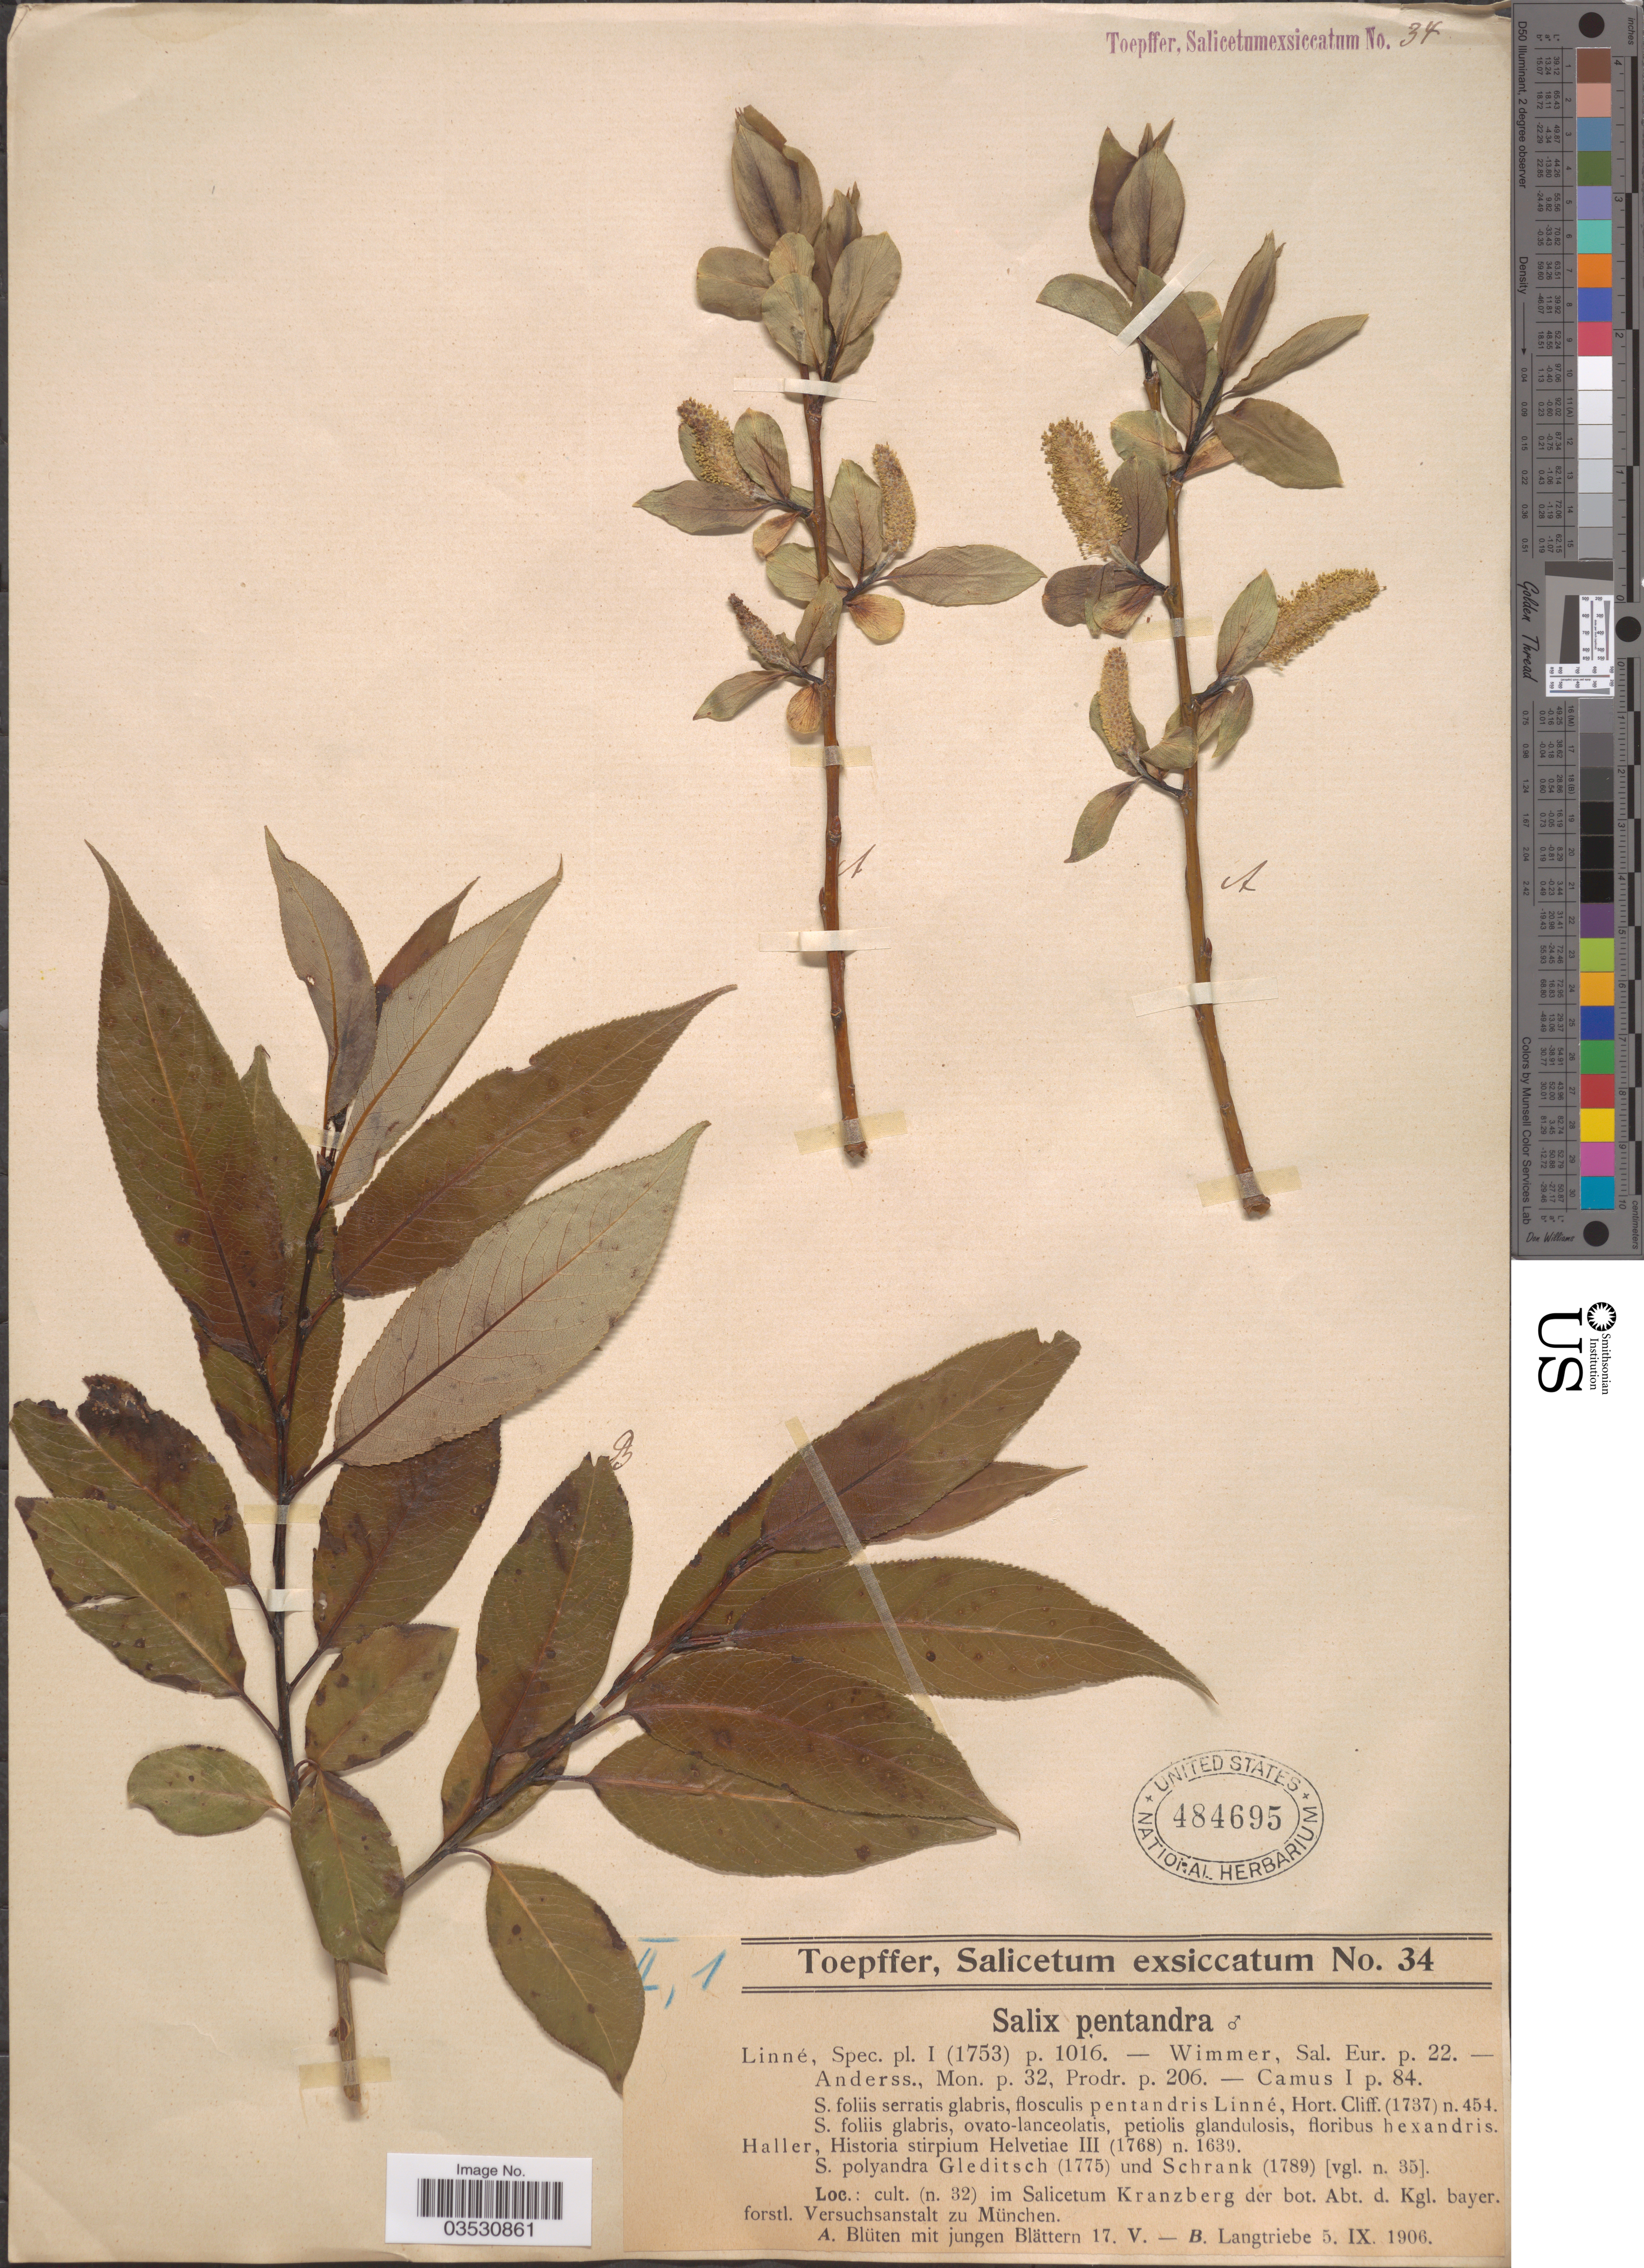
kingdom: Plantae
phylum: Tracheophyta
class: Magnoliopsida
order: Malpighiales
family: Salicaceae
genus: Salix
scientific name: Salix pentandra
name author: L.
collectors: A. Toepffer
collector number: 34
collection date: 1906-05-17/1906-09-05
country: Germany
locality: Im Salicetum Kranzberg der bot. Abt. d. Kgl. bayer. forstl. Versuchsanstalt zu München.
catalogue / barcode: US 484695